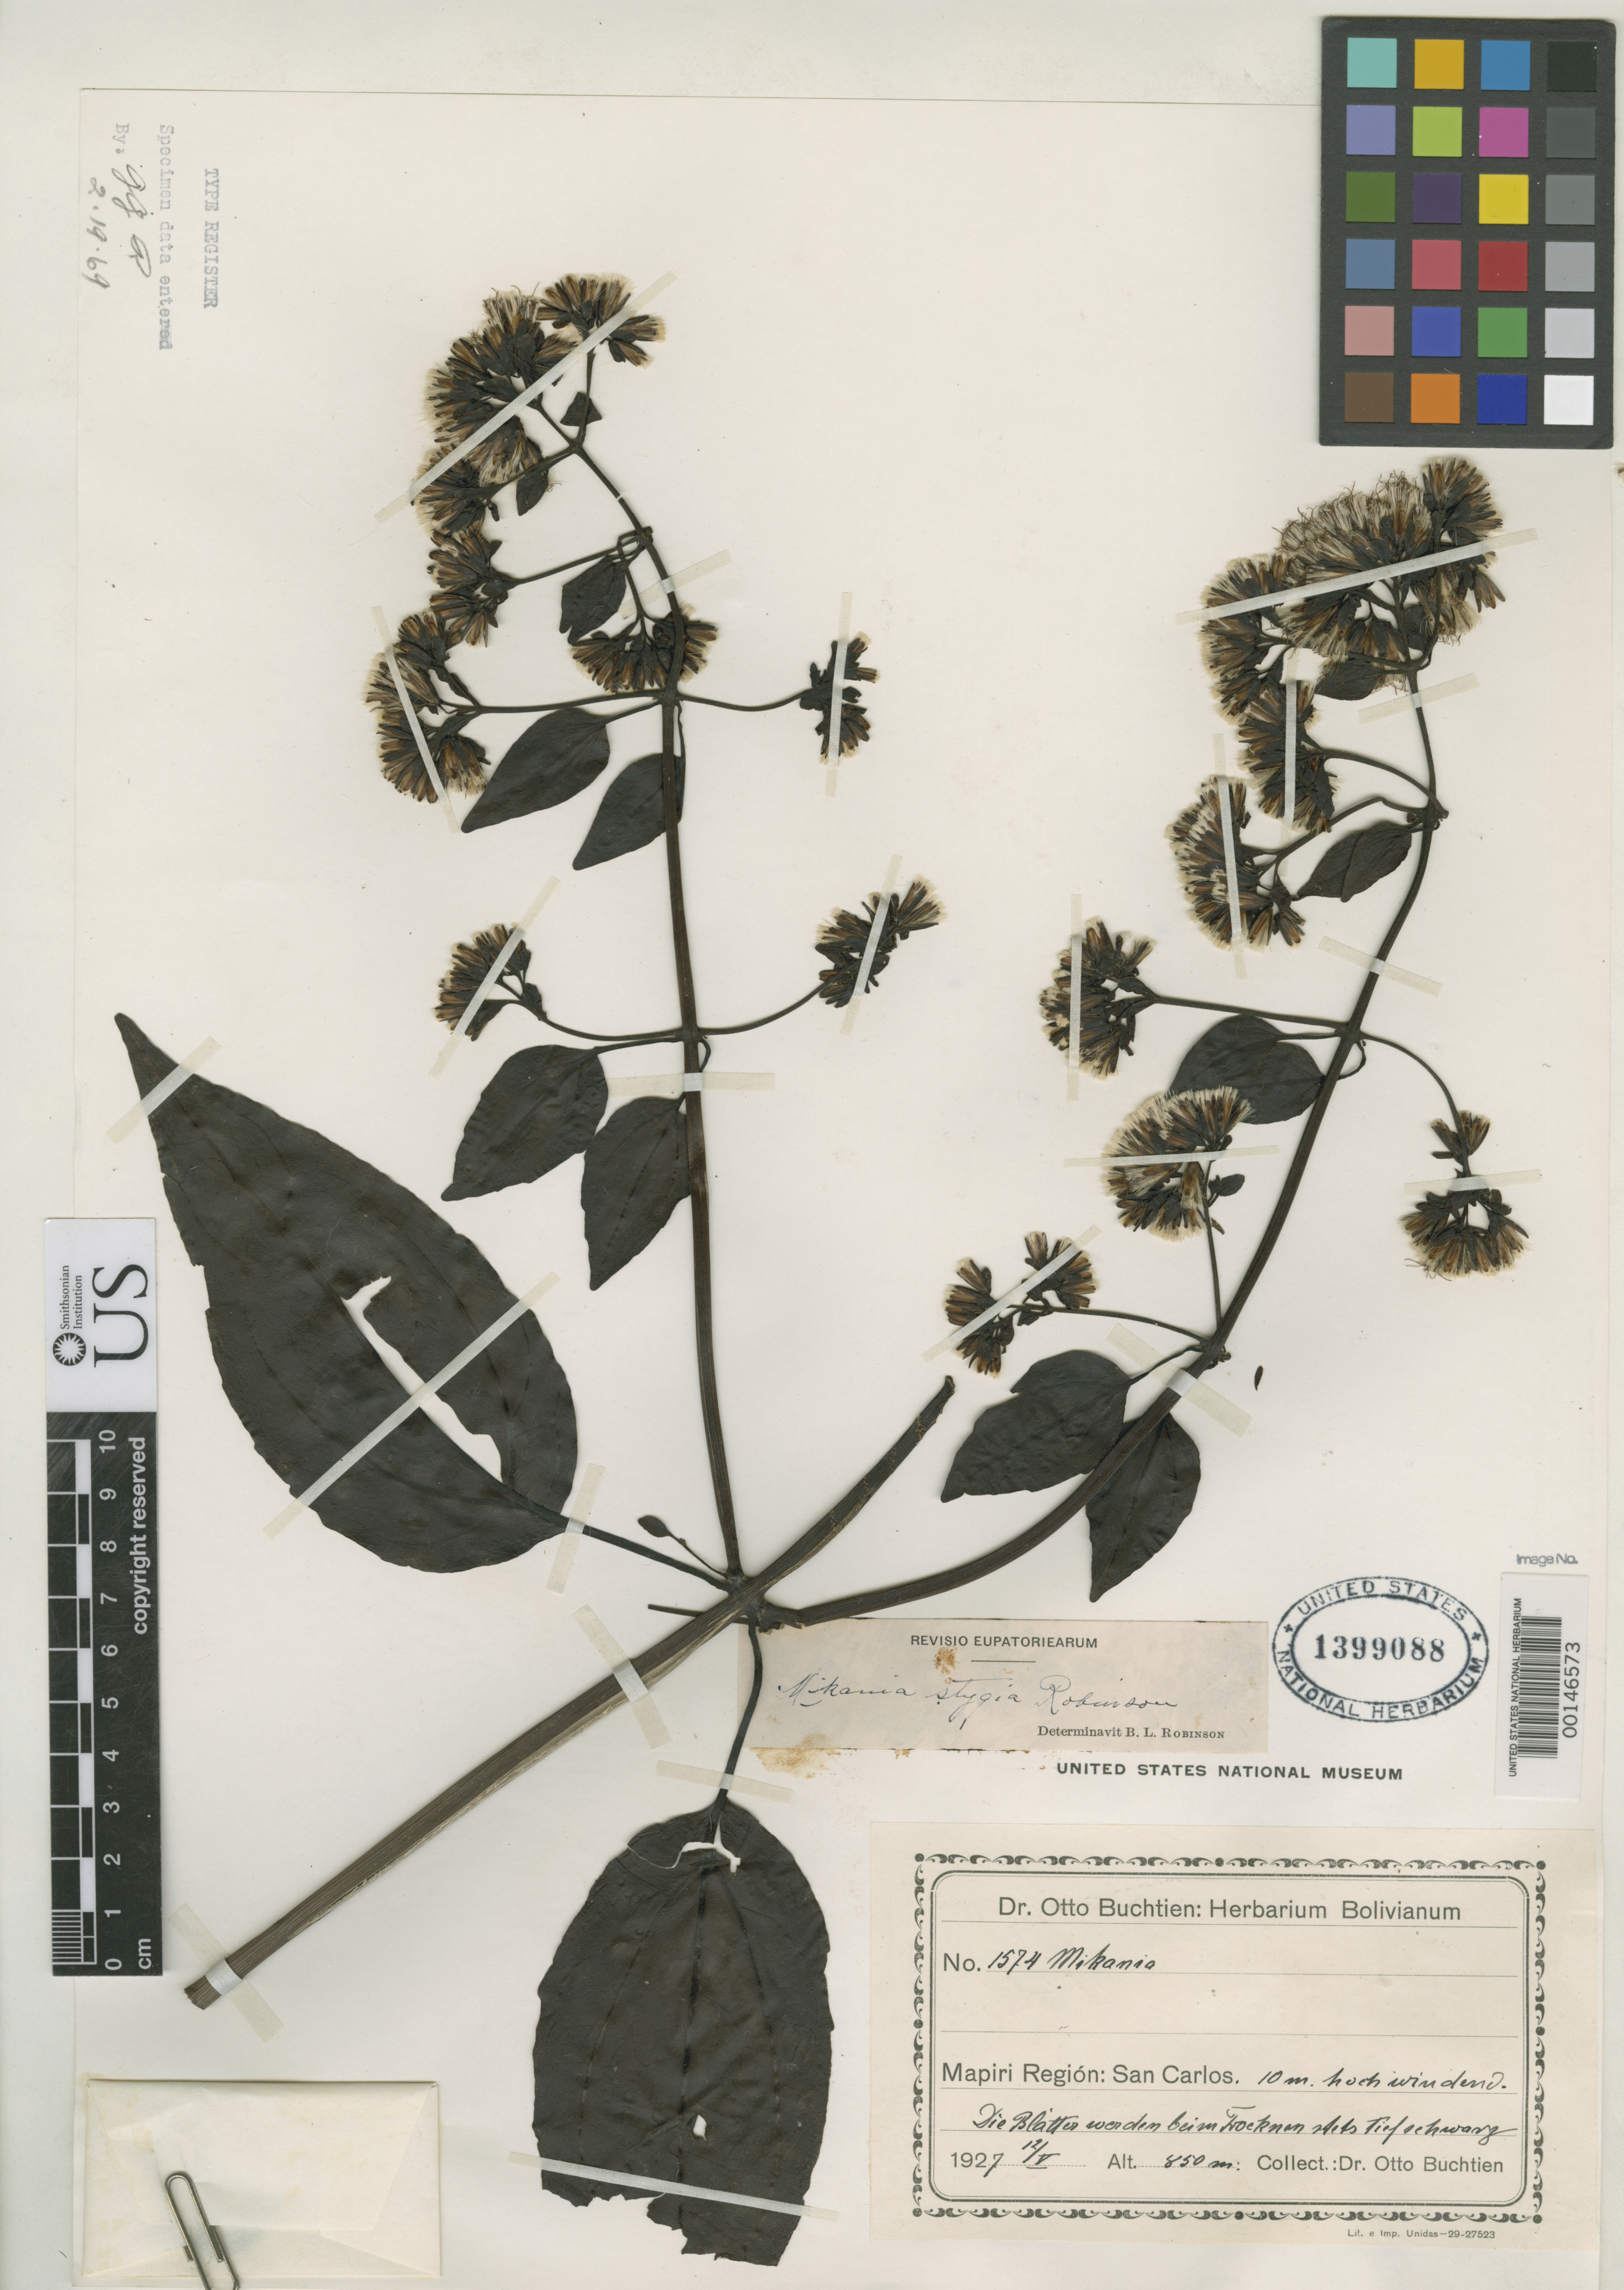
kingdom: Plantae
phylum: Tracheophyta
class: Magnoliopsida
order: Asterales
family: Asteraceae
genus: Mikania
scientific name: Mikania stygia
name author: B.L. Rob.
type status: Isotype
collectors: O. Buchtien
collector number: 1574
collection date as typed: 12 May 1927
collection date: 1927-05-12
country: Bolivia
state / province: La Paz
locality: Mapiri region, San Carlos.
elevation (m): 850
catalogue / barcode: US 1399088